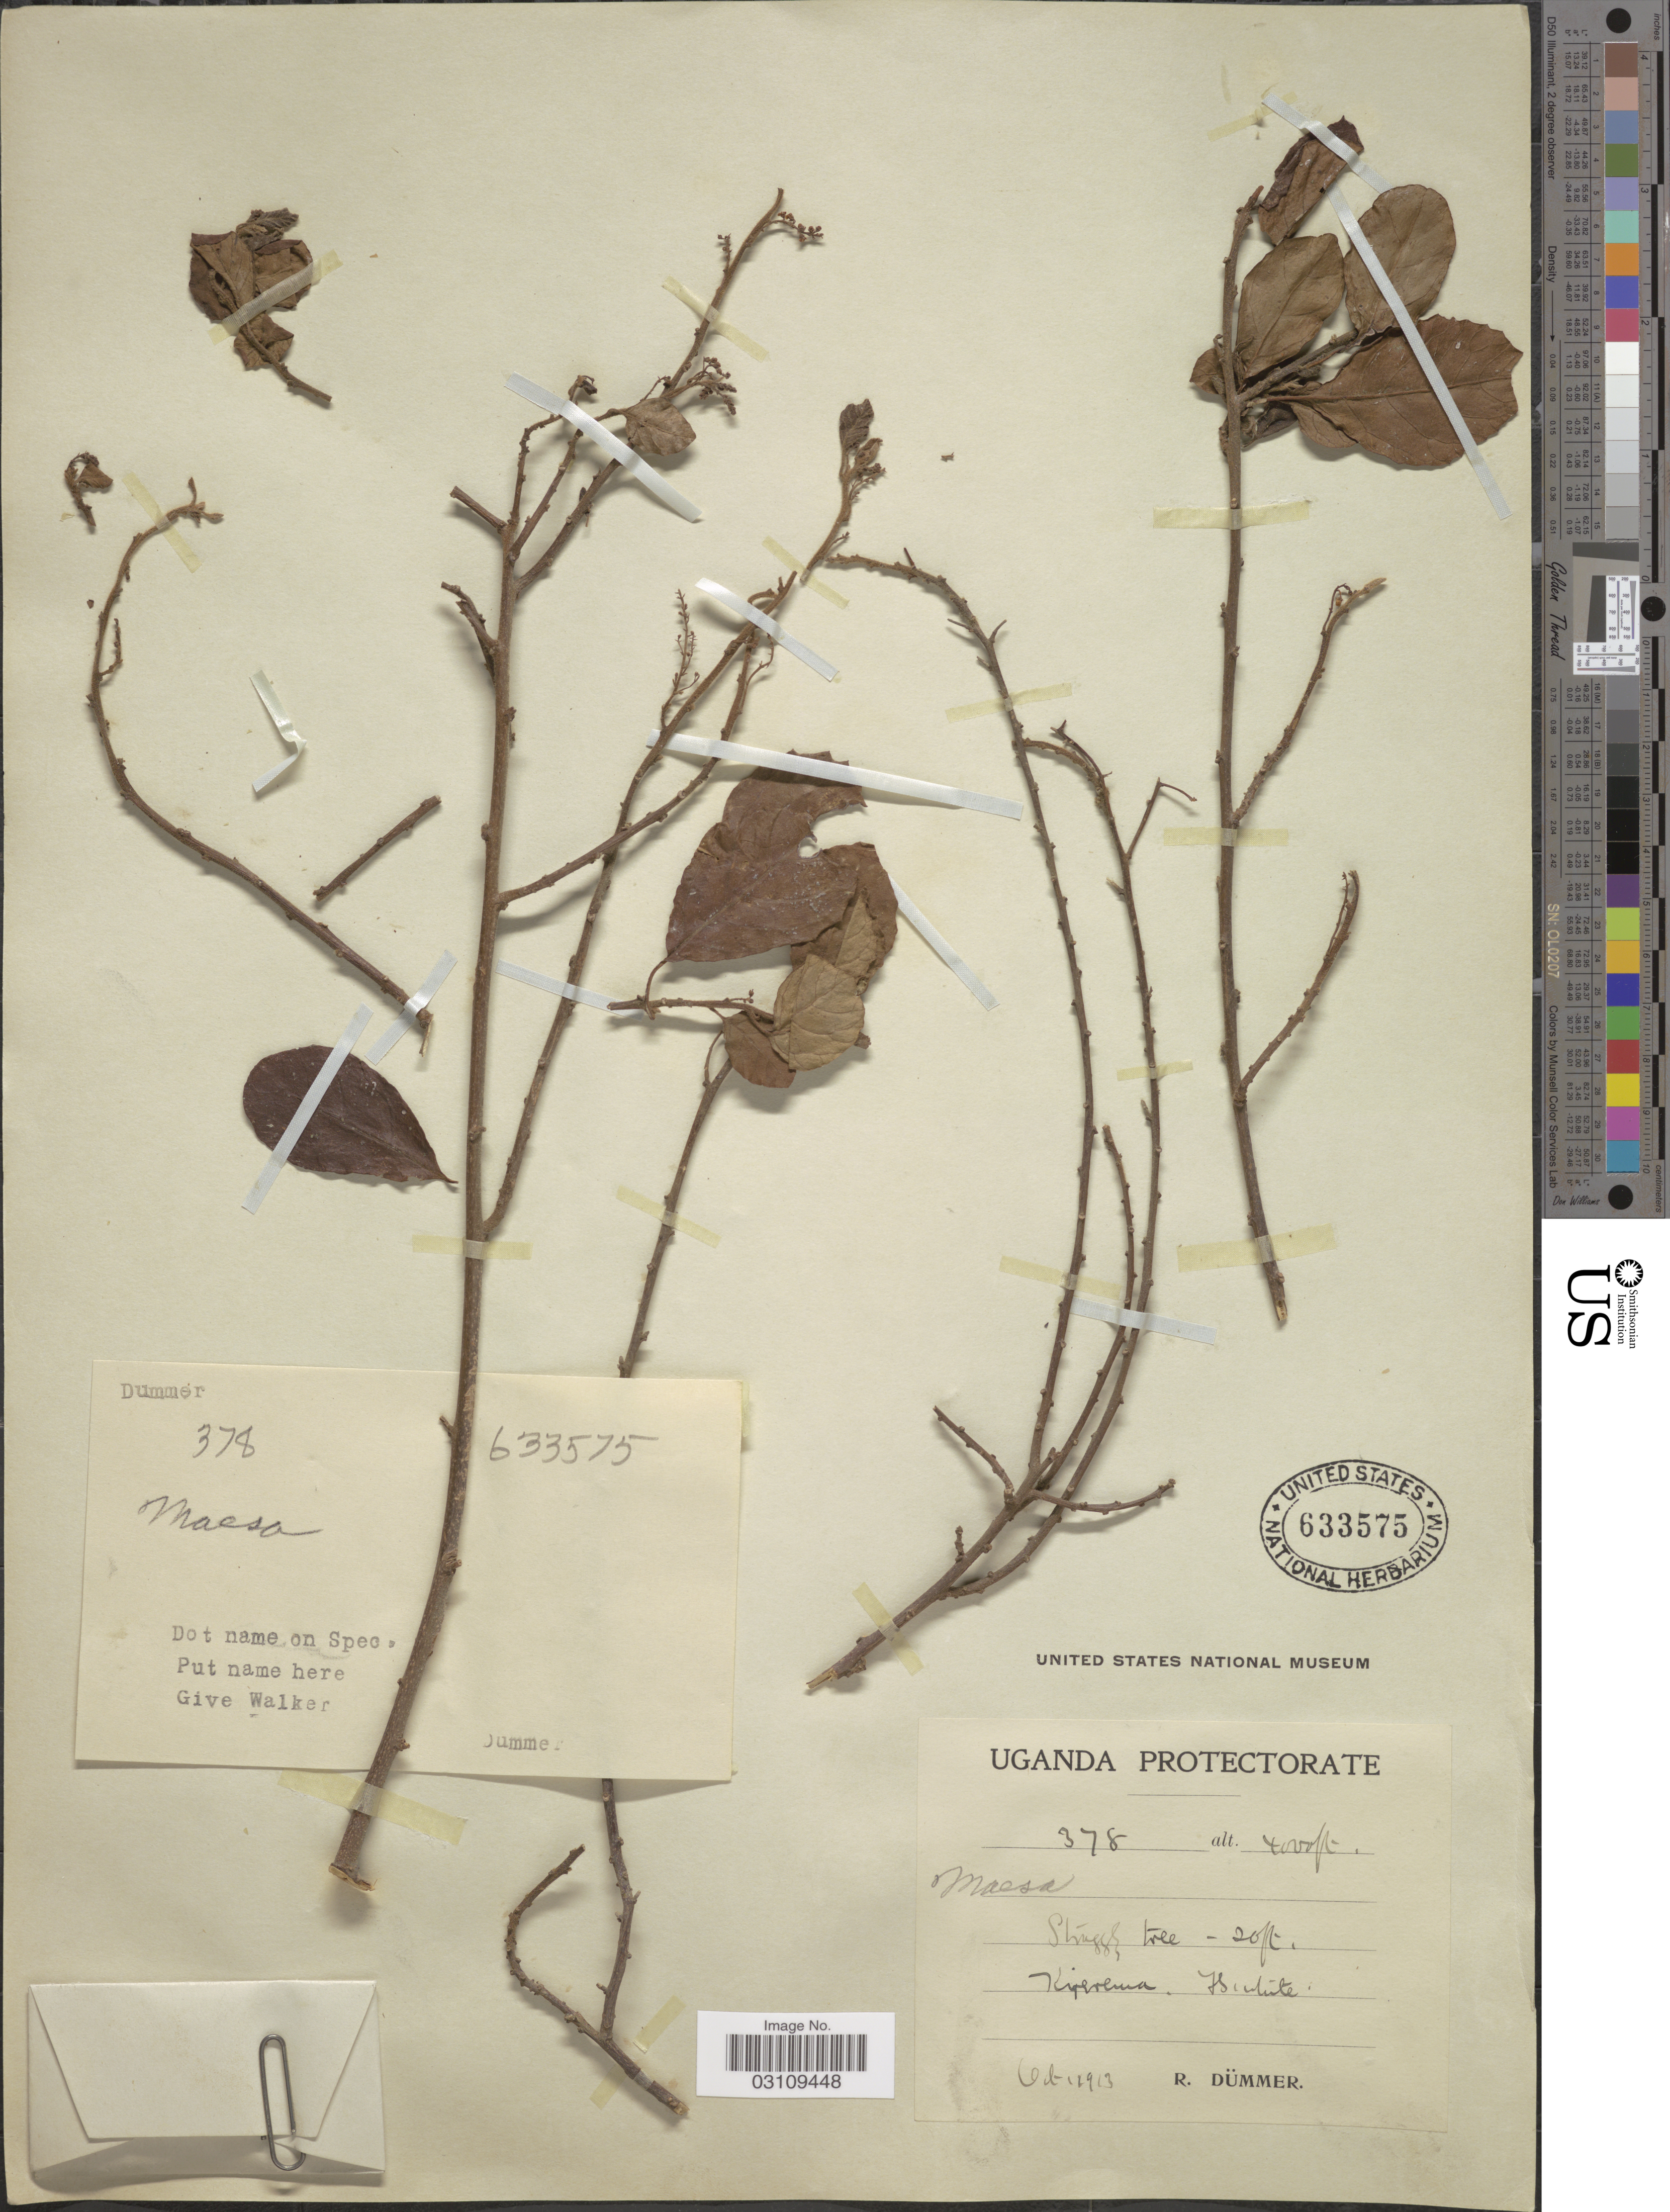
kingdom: Plantae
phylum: Tracheophyta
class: Magnoliopsida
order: Ericales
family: Primulaceae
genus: Maesa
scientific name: Maesa sp.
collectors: R. A. Dümmer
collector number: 378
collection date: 1913-10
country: Uganda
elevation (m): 1219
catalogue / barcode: US 633575